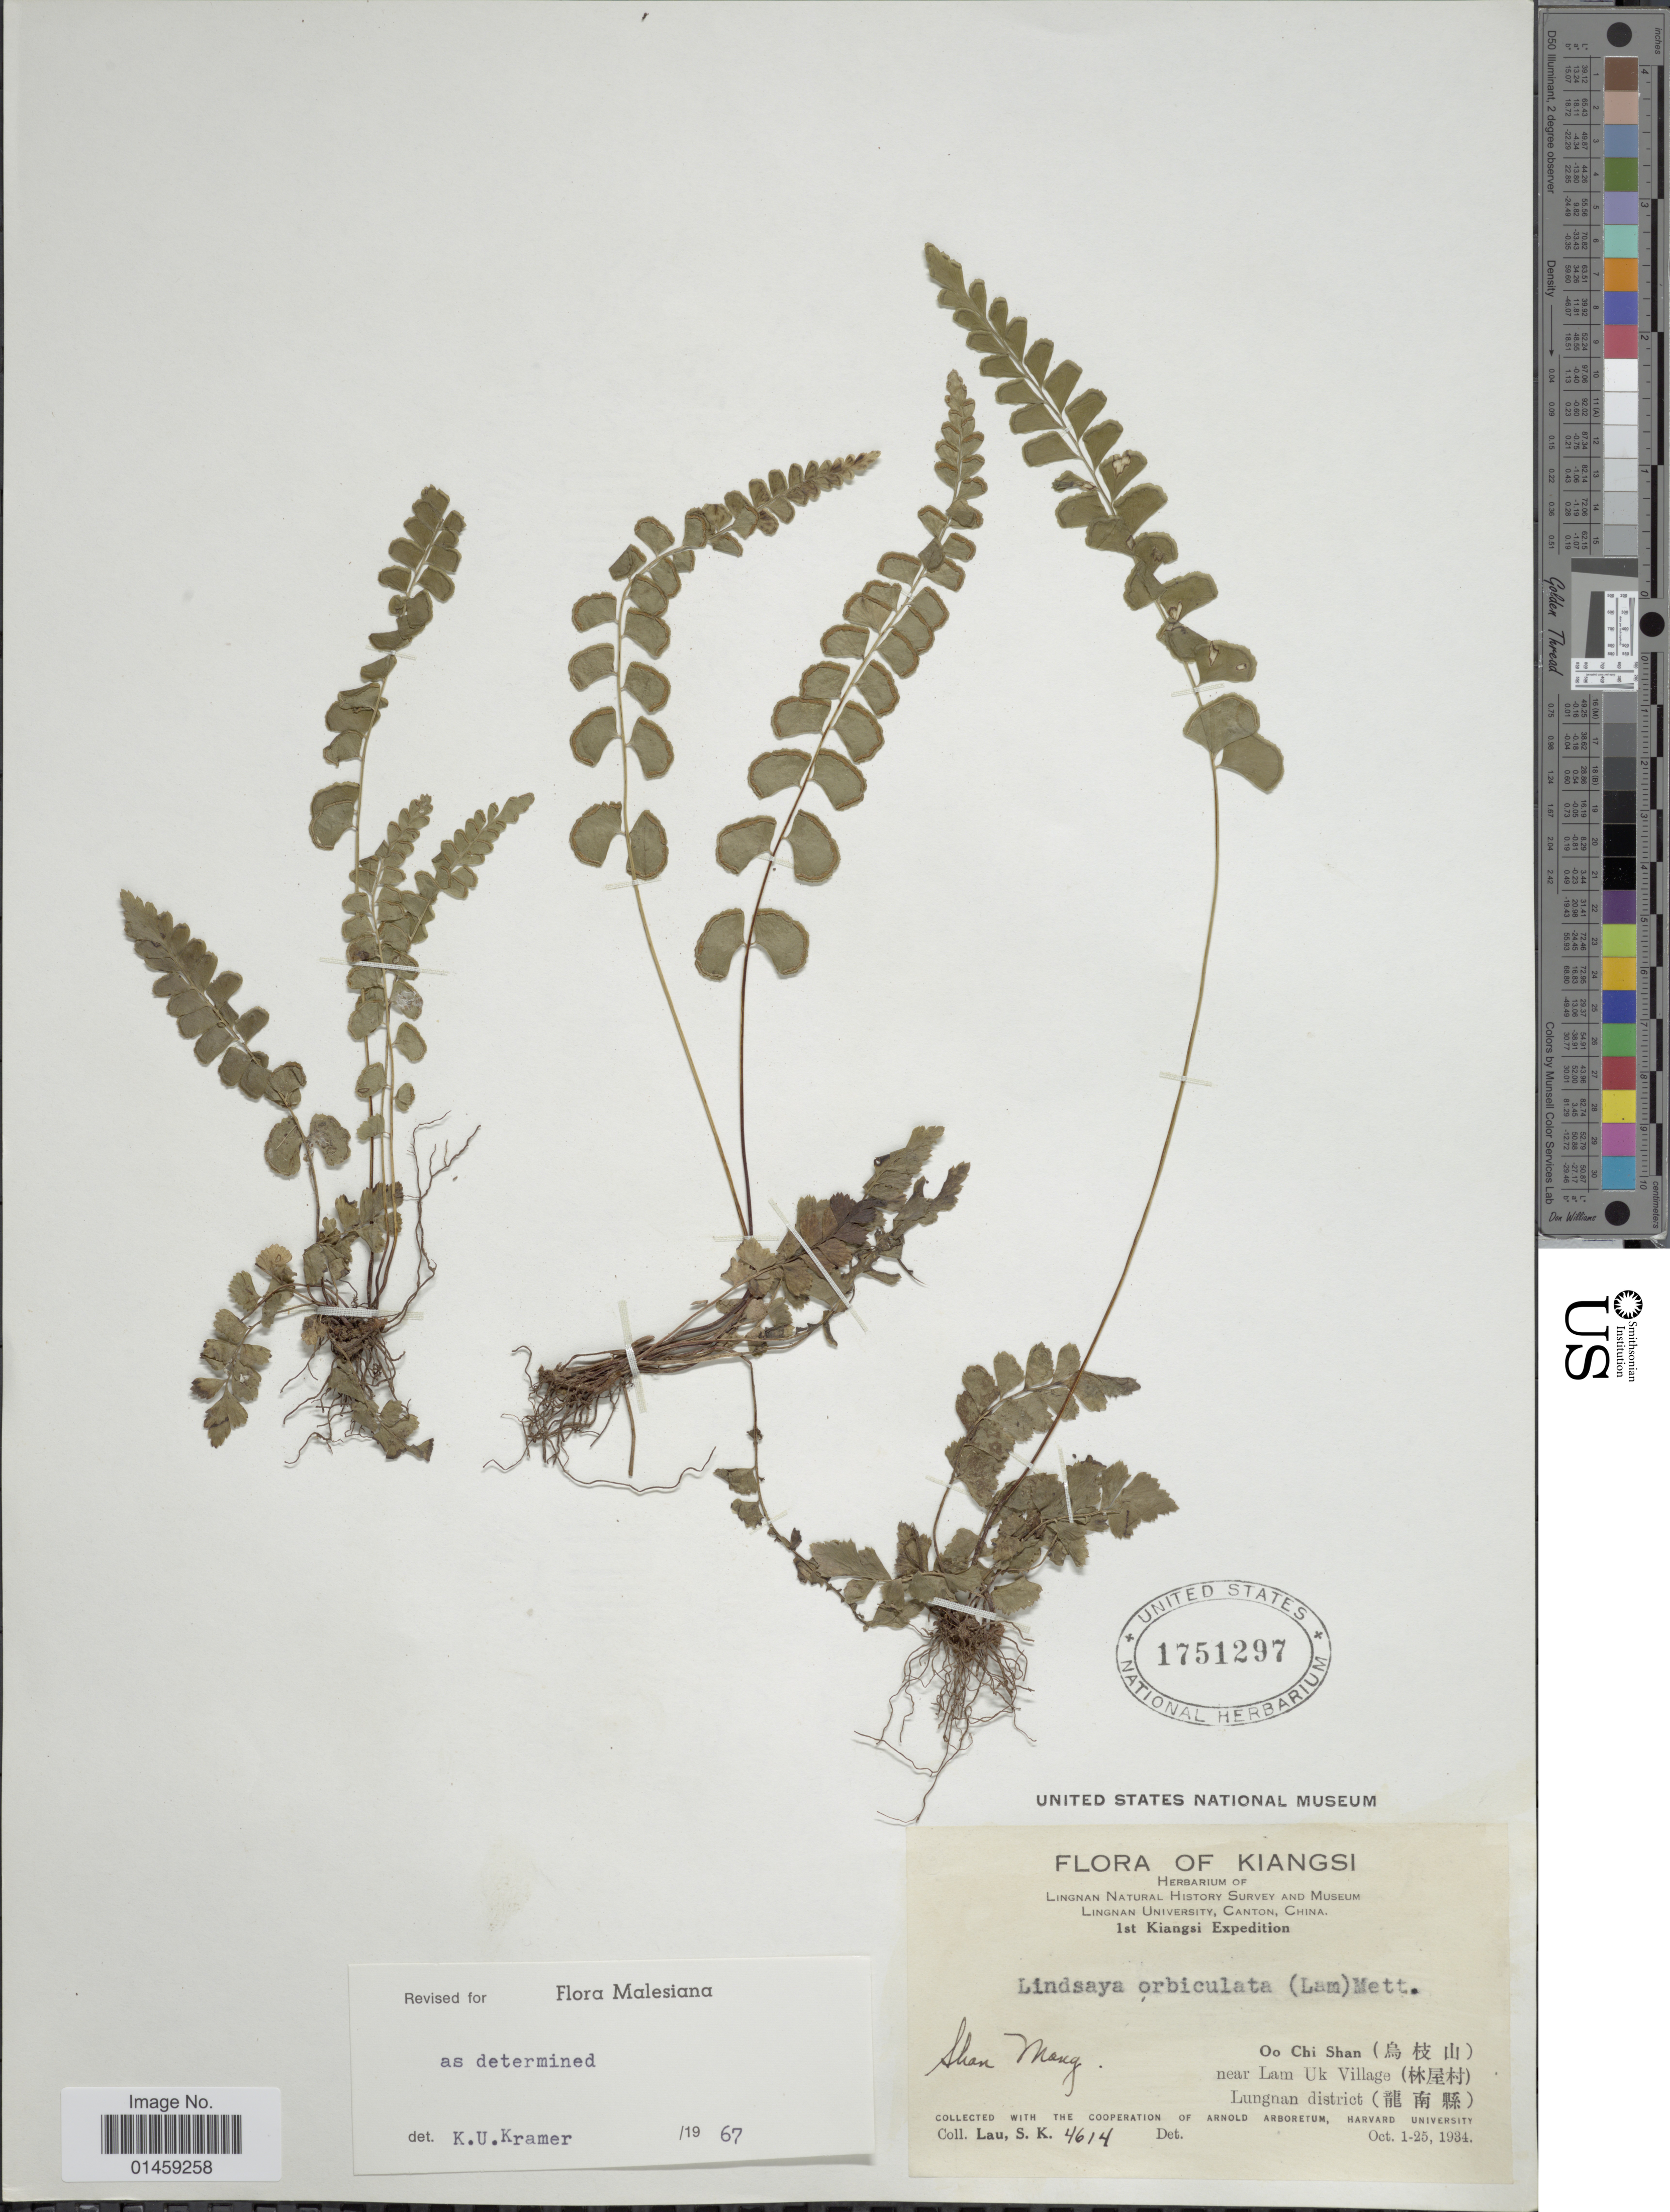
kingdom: Plantae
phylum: Tracheophyta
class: Polypodiopsida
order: Polypodiales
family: Lindsaeaceae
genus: Lindsaea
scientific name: Lindsaea orbiculata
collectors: S. K. Lau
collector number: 4614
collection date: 1934-05-01/1934-10-25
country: China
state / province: Jiangxi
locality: Kiangsi. Oo Chi Shan near Lam Uk Village. Lungnan district. Shan Mang.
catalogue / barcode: US 1751297